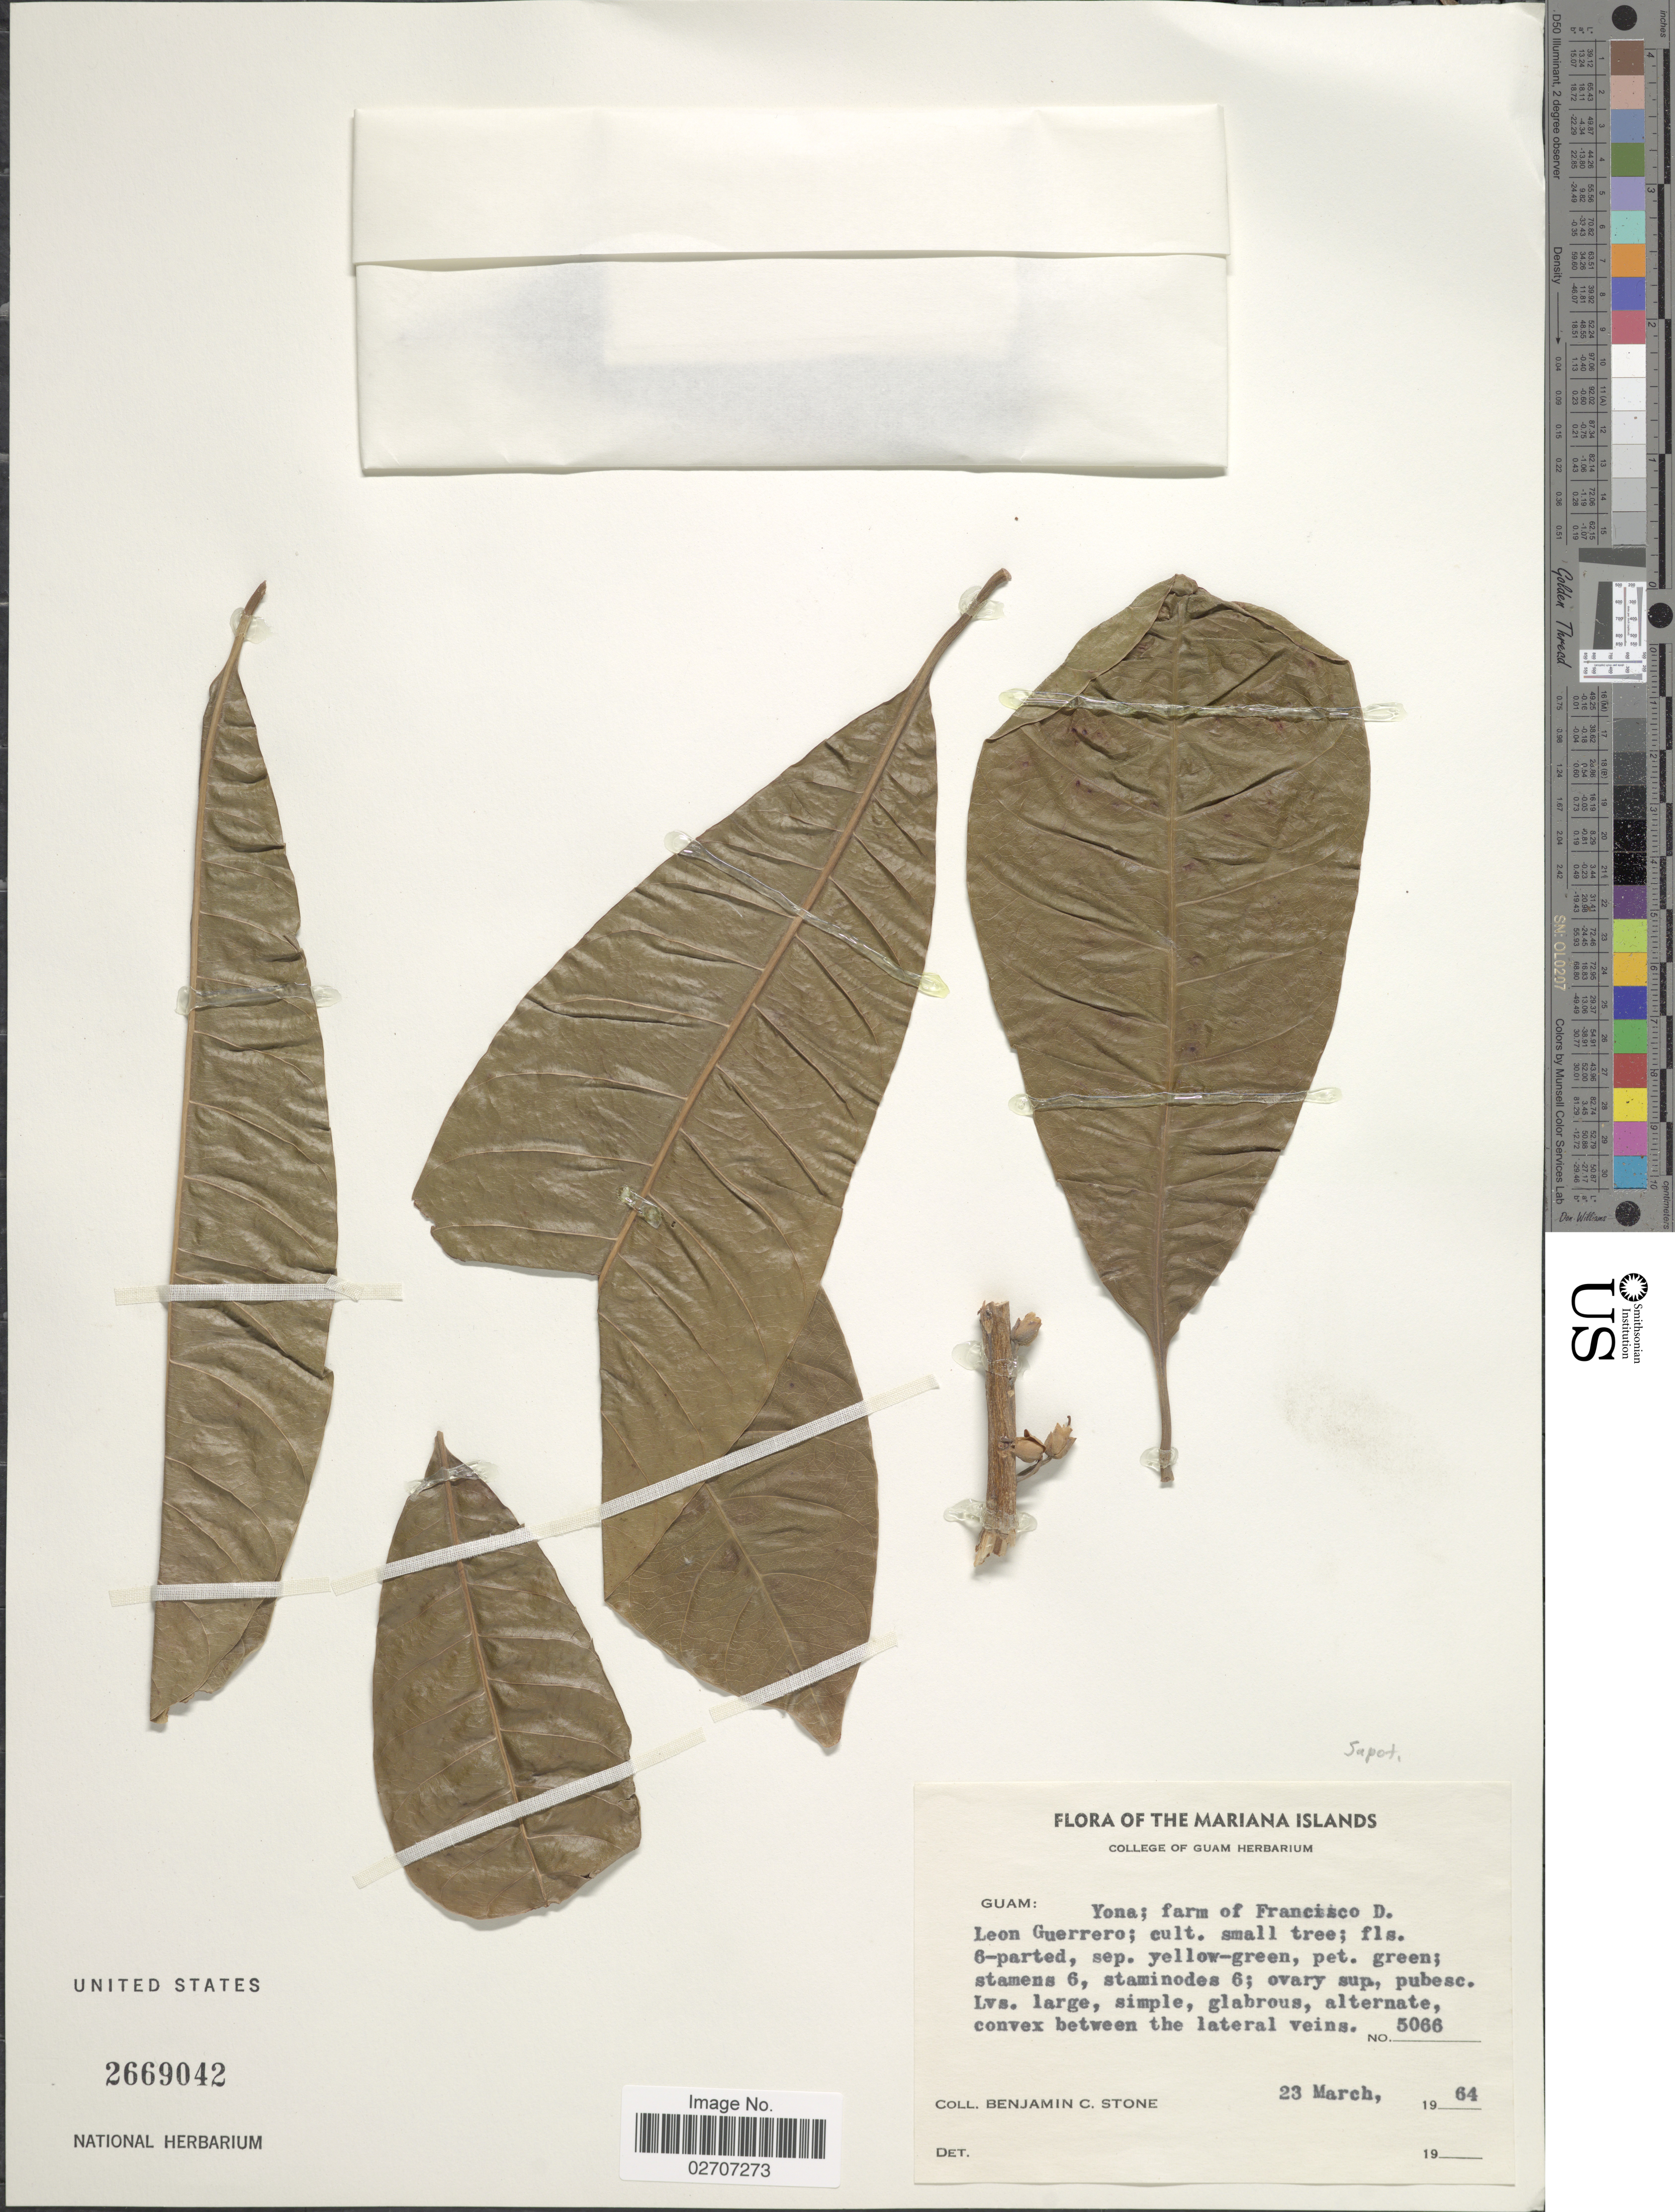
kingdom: Plantae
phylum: Tracheophyta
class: Magnoliopsida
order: Ericales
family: Sapotaceae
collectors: B. C. Stone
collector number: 5066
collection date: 1964-03-23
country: Guam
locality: Mariana Islands: Yona; farm of Francisco D. Leon Guerrero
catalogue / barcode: US 2669042